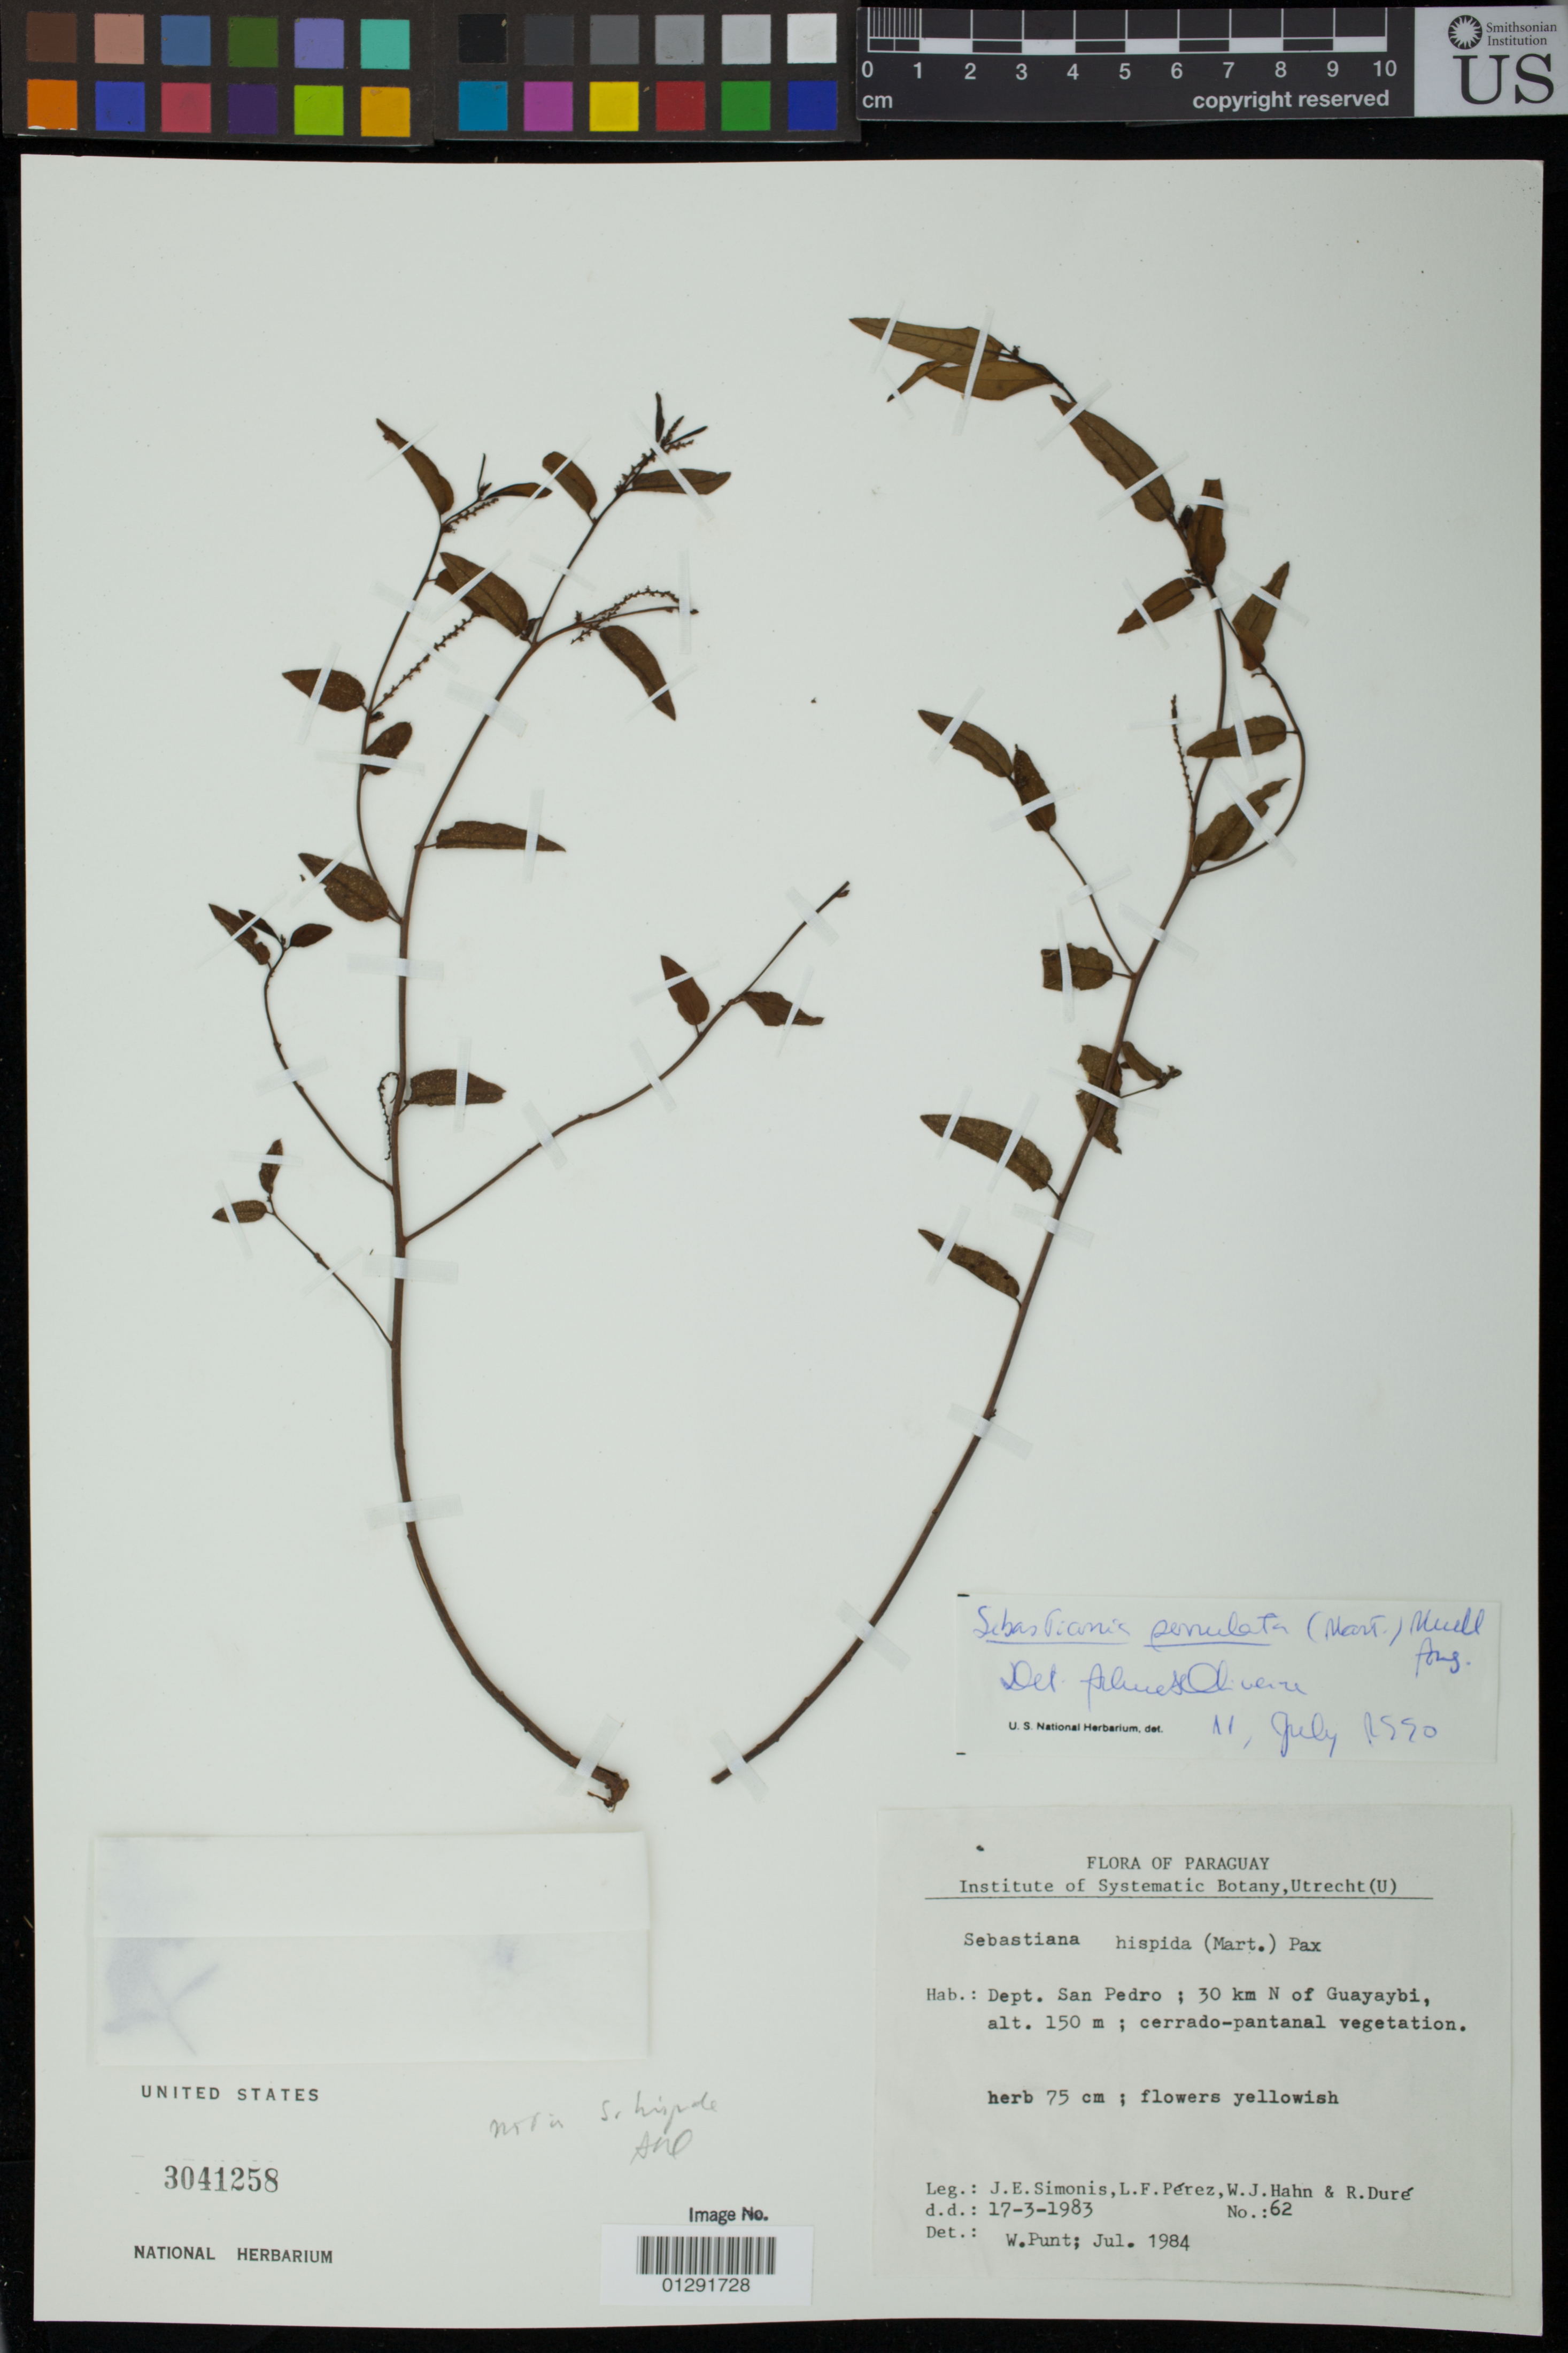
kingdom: Plantae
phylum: Tracheophyta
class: Magnoliopsida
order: Malpighiales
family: Euphorbiaceae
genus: Sebastiania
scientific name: Sebastiania hispida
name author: (Mart.) Pax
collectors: J. E. Simonis, L. Perez, W. J. Hahn & R. Duré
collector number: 62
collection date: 1983-03-17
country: Paraguay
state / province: San Pedro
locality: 30 km N of Guayaybi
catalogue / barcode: US 3041258